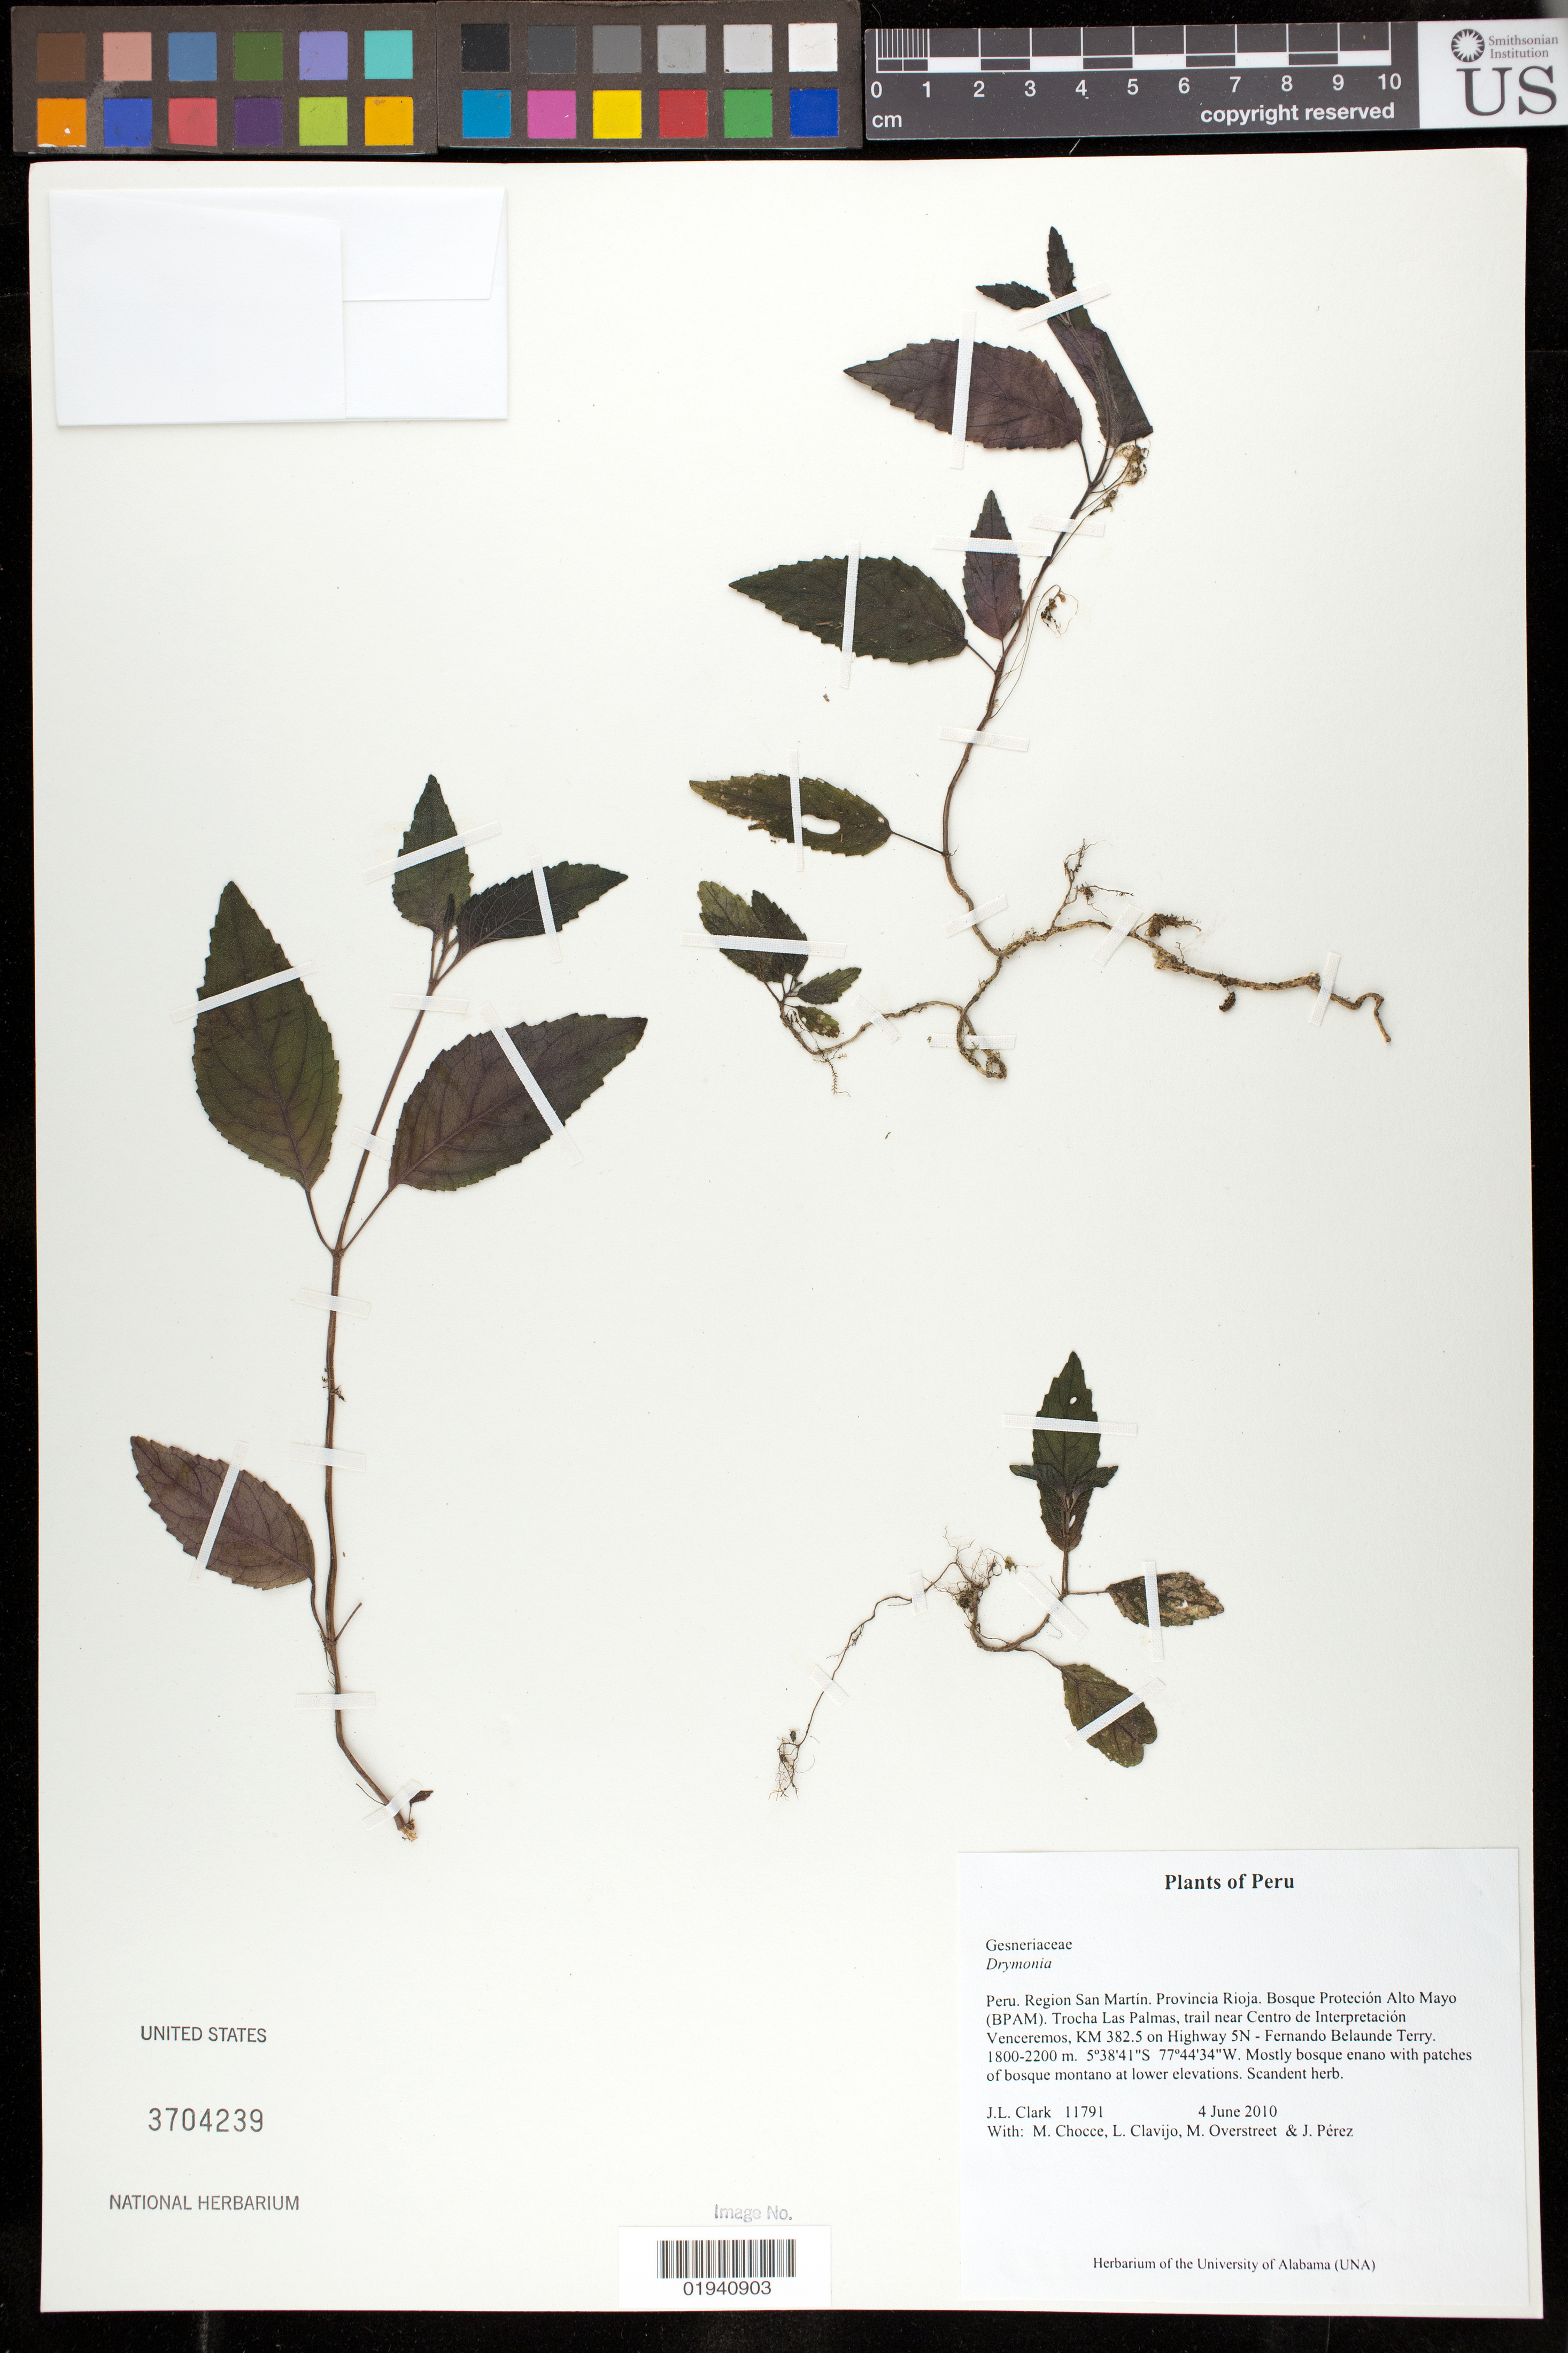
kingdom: Plantae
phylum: Tracheophyta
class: Magnoliopsida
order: Lamiales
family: Gesneriaceae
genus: Drymonia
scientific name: Drymonia sp.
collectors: J. L. Clark, M. Chocce, L. Clavijo, M. Overstreet & J. Perez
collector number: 11791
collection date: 2010-06-04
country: Peru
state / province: San Martín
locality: Peru. Region San Martin. Provincia Rioja. Bosque Protecion Alto Mayo (BPAM). Trocha Las Palmas, trail near Centro de Interpretacion Venceremos, KM 382.5 on Highway 5N - Fernando Belaunde Terry.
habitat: Mostly bosque enano with patches of bosque montano at lower elevations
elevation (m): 1800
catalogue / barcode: US 3704239